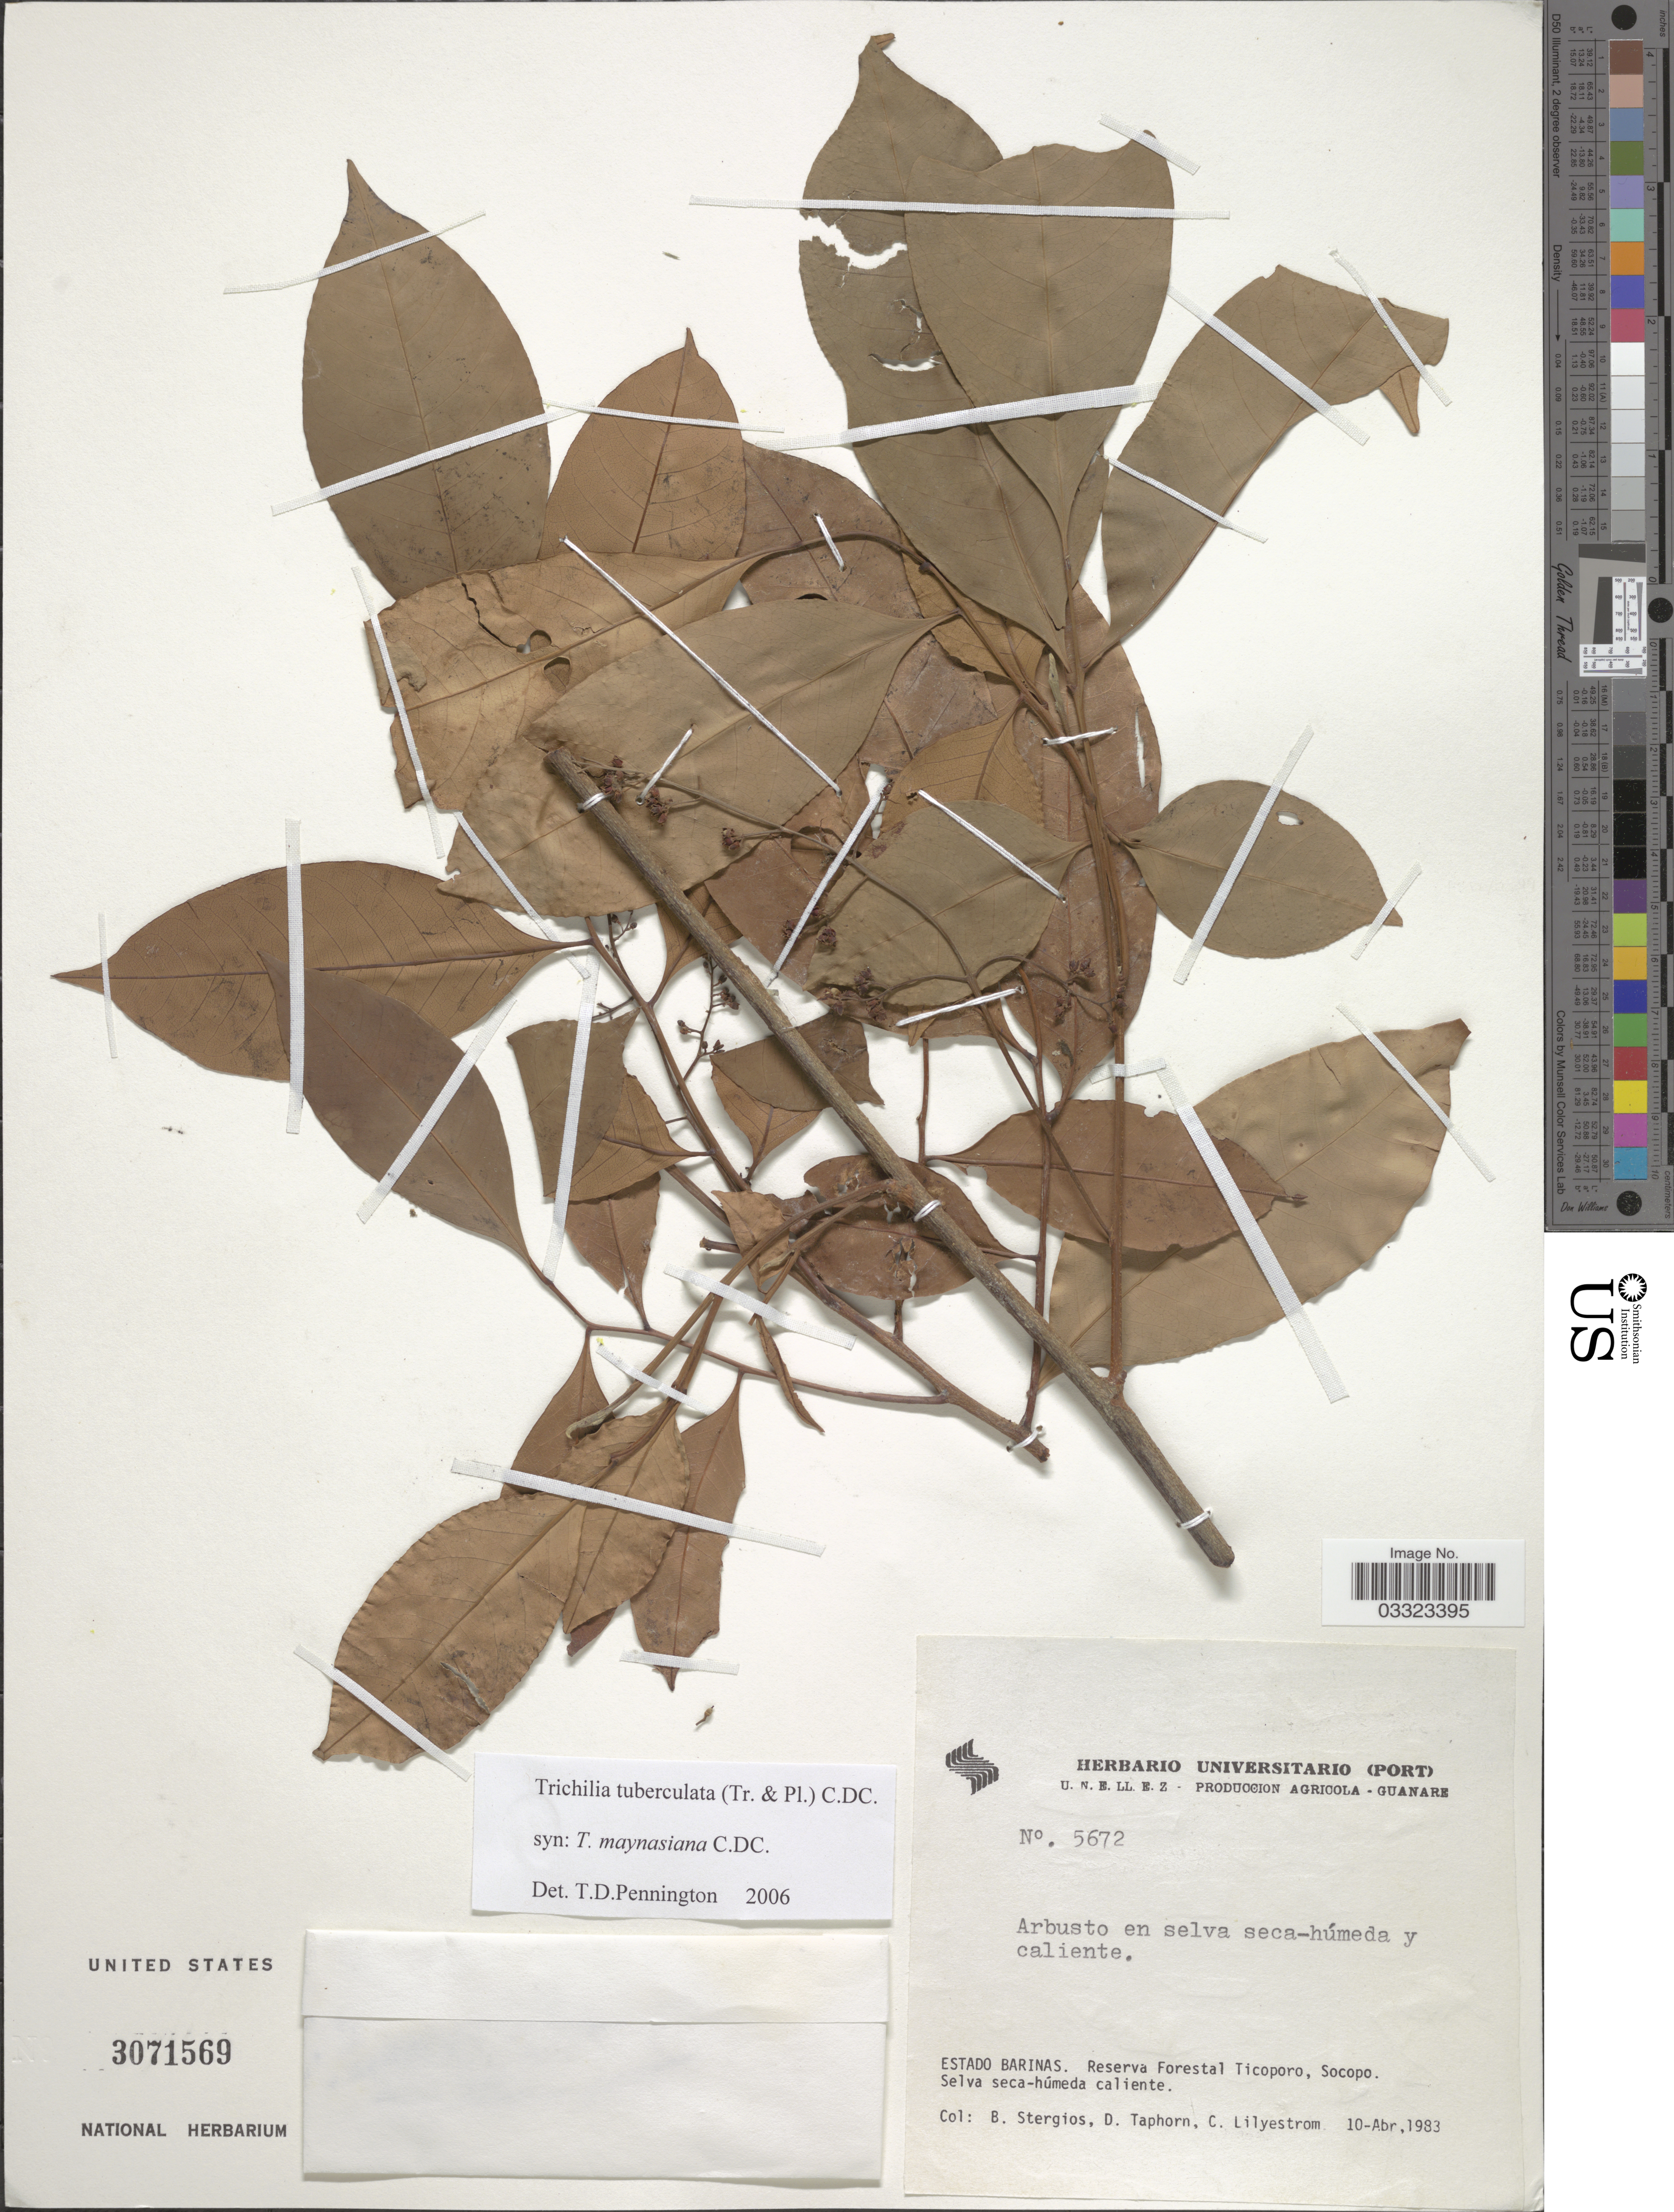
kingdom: Plantae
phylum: Tracheophyta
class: Magnoliopsida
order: Sapindales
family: Meliaceae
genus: Trichilia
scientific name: Trichilia tuberculata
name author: (Triana & Planch.) C. DC.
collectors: B. G. Stergios, D. Taphorn & C. Lilyestrom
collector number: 5672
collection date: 1983-04-10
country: Venezuela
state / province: Barinas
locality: Reserva Forestal Ticoporo. Socopo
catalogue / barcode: US 3071569